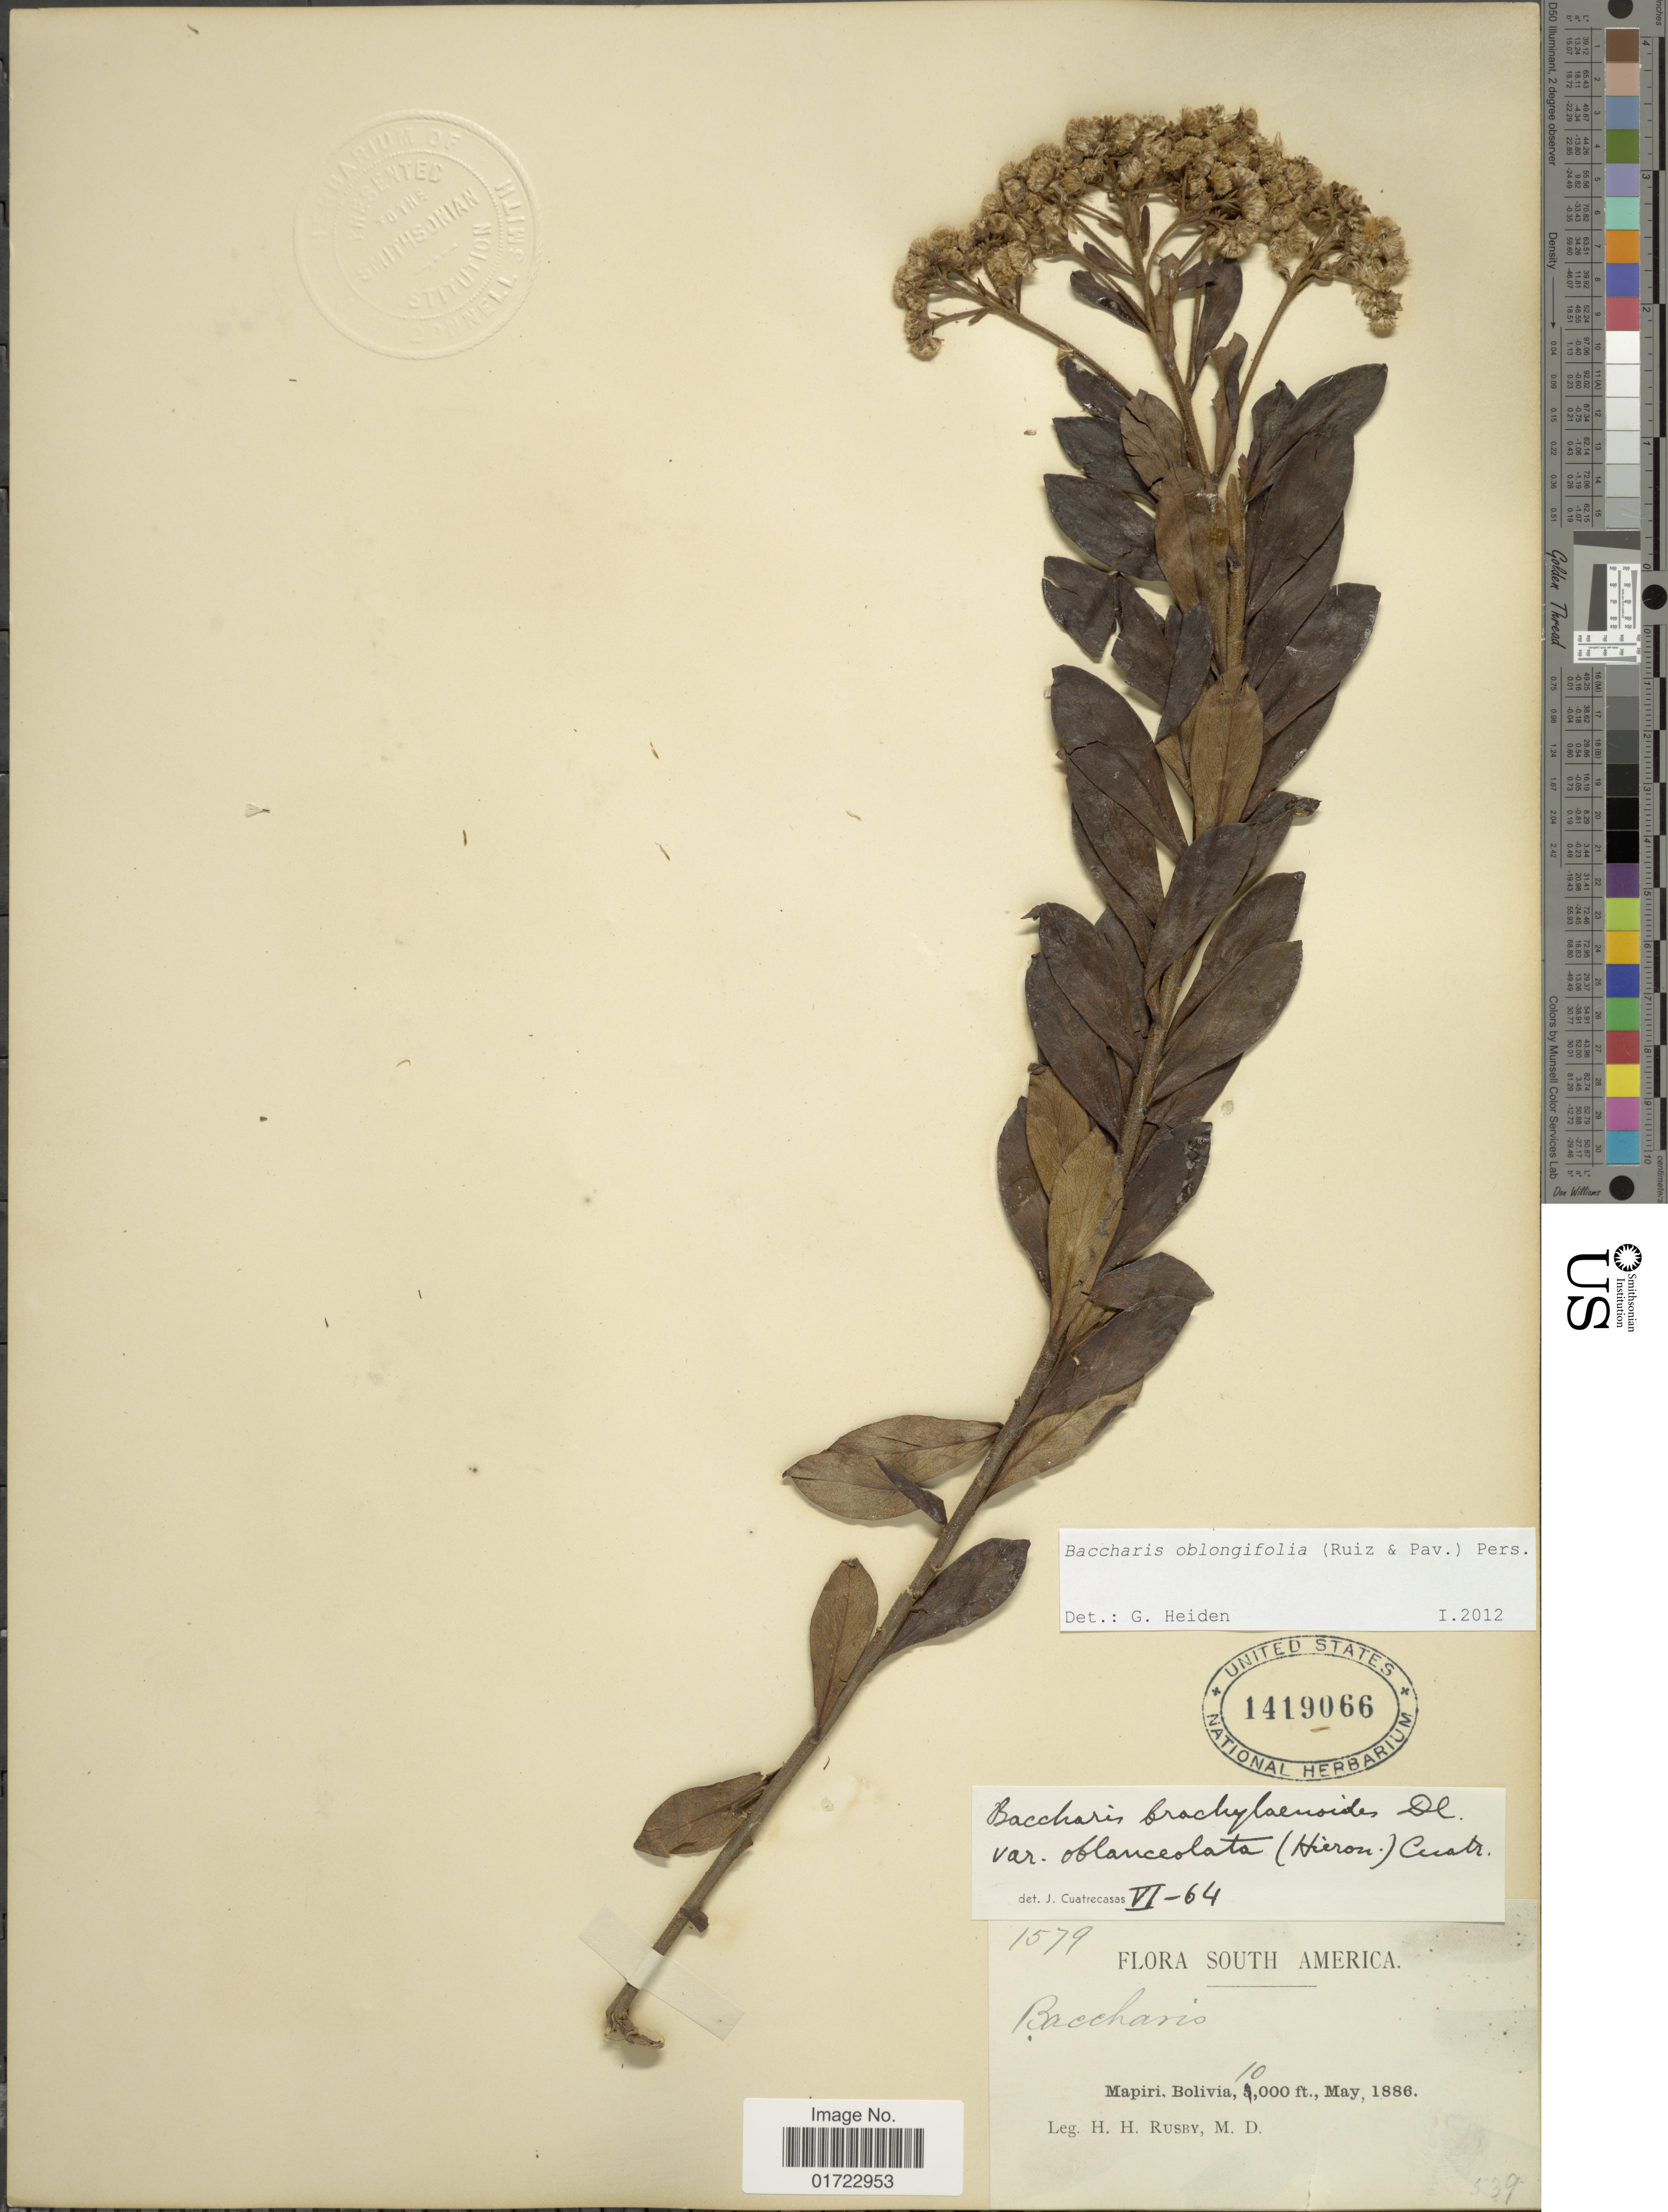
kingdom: Plantae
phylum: Tracheophyta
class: Magnoliopsida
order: Asterales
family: Asteraceae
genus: Baccharis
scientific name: Baccharis oblongifolia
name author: (Ruiz & Pav.) Pers.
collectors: H. H. Rusby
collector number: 1579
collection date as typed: May, 1886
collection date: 1886-05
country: Bolivia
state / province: La Páz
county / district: Larecaja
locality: Mapiri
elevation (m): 3048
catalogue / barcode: US 1419066